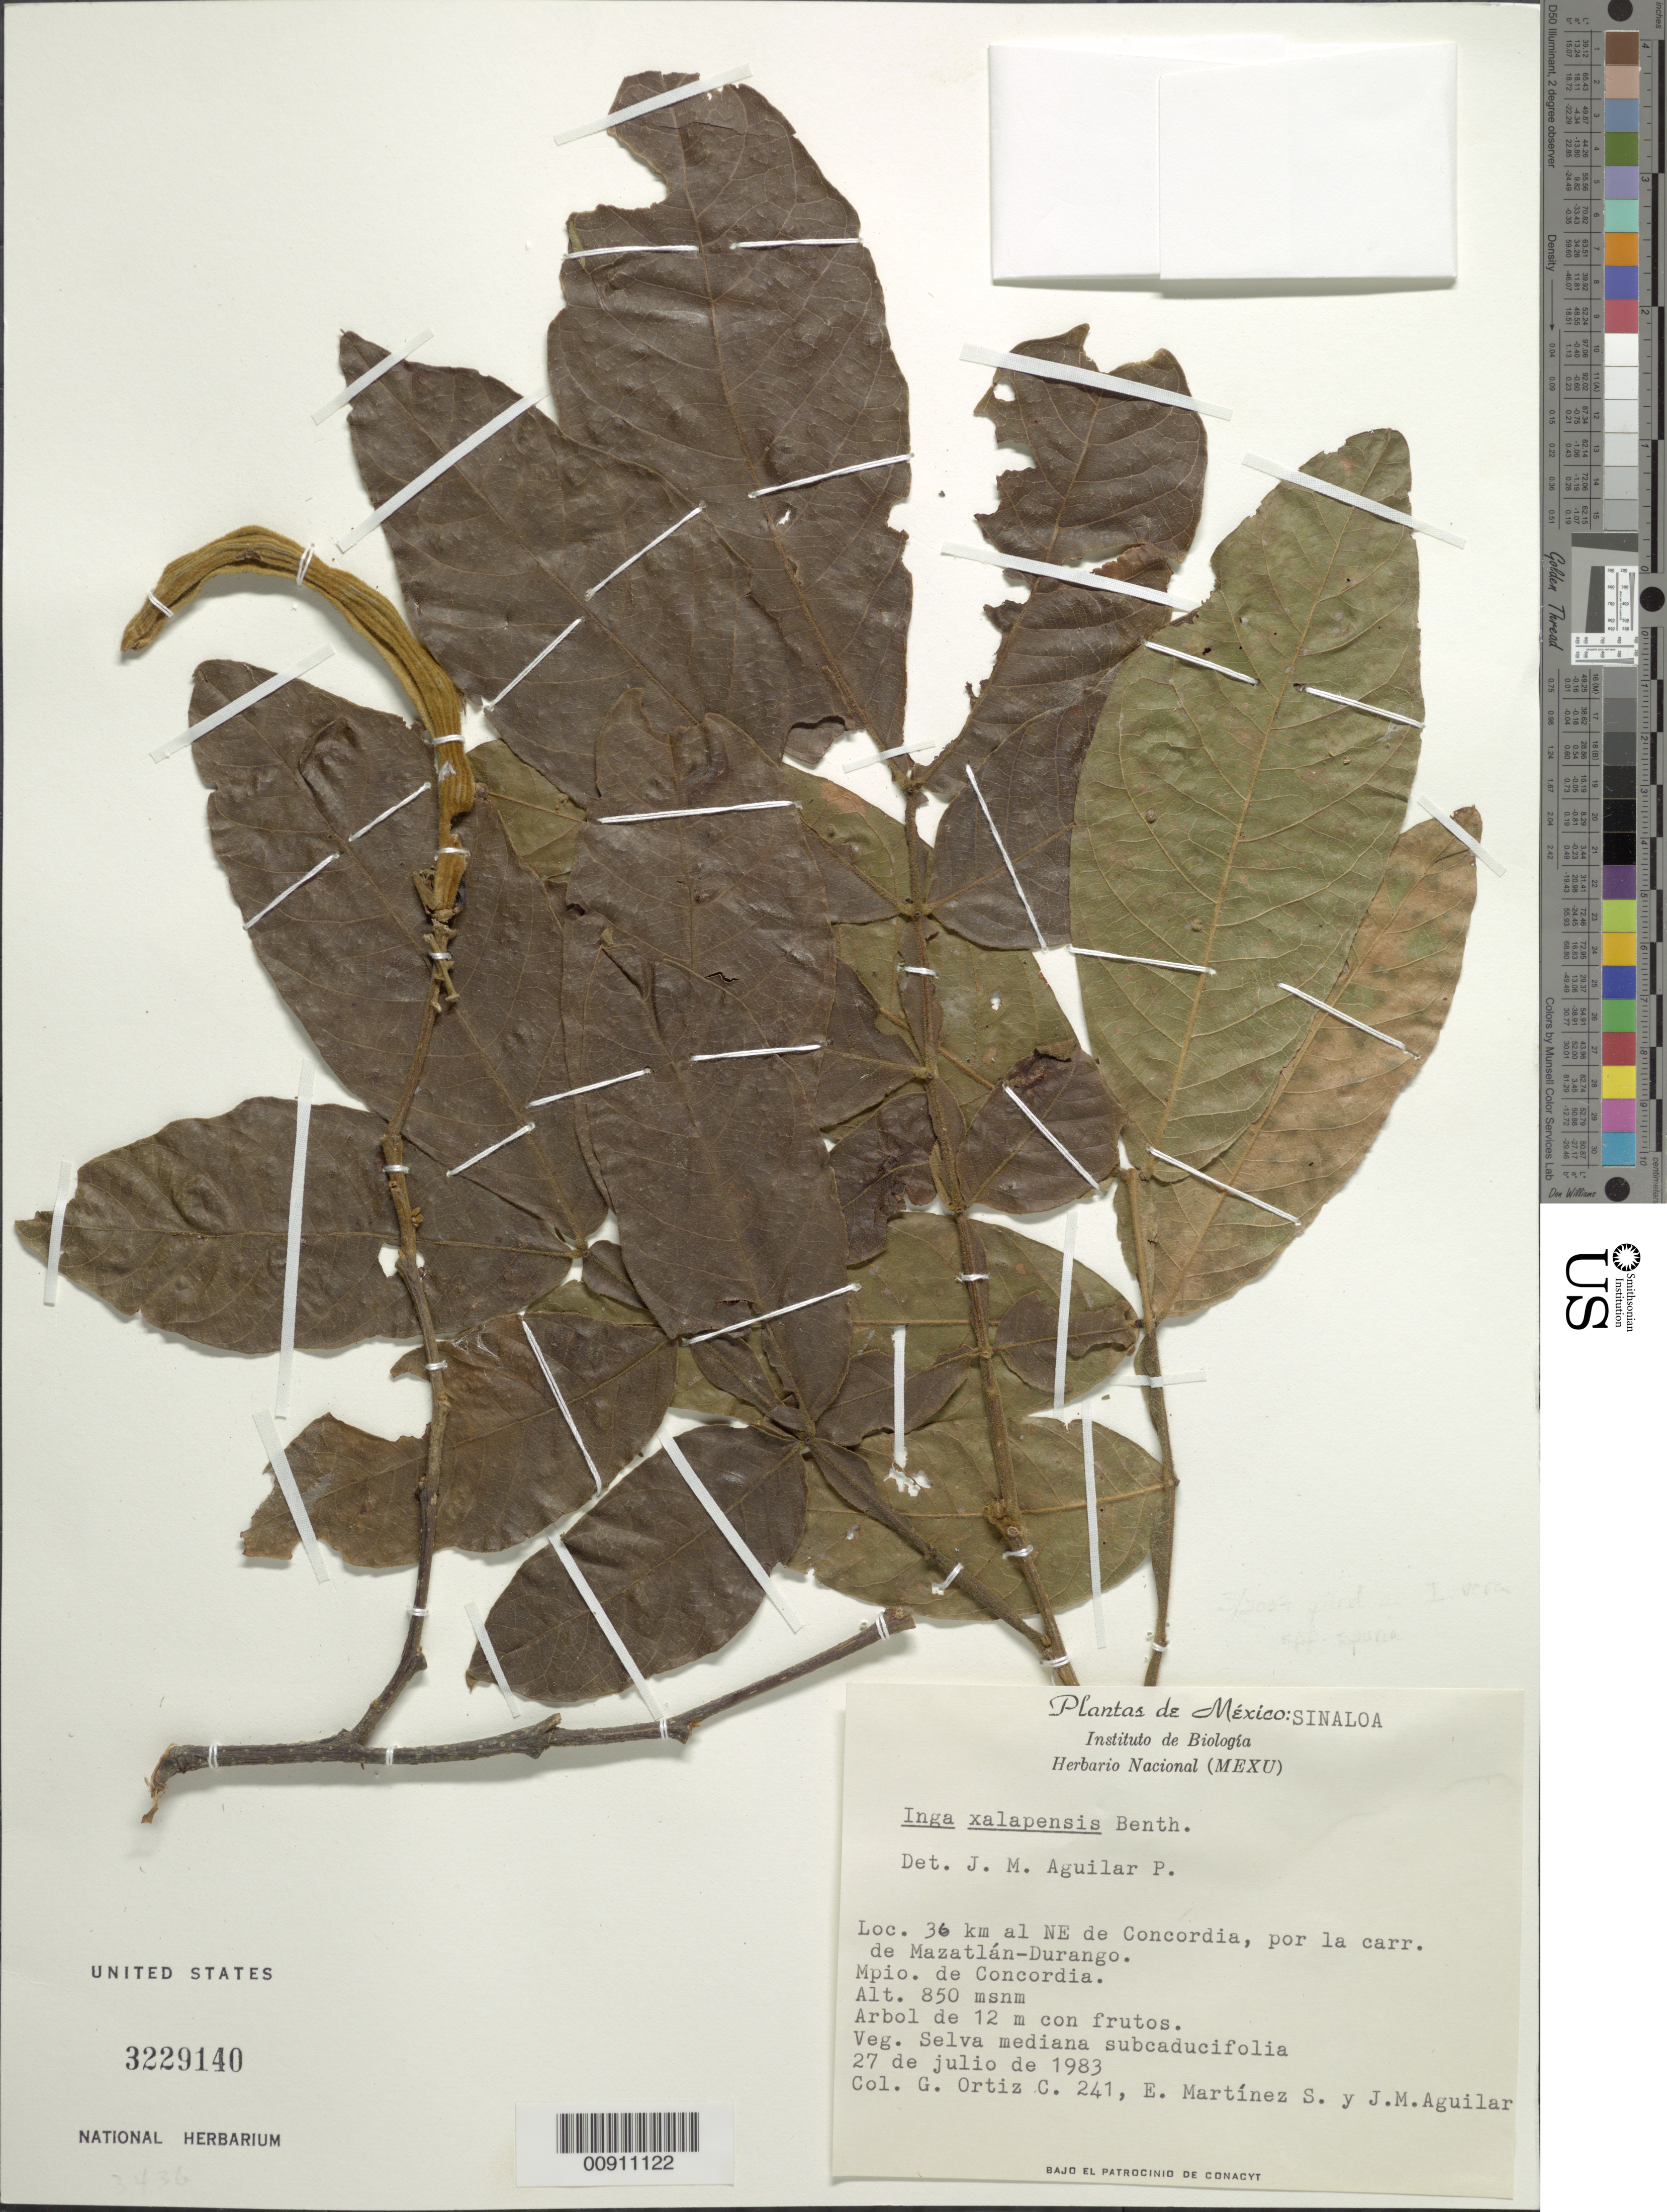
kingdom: Plantae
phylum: Tracheophyta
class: Magnoliopsida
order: Fabales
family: Fabaceae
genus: Inga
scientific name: Inga xalapensis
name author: Benth.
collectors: Ortíz C., G., E. M. Martínez S. & J. H. Allison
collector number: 241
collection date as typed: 27 Jul 1983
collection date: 1983-07-27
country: Mexico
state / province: Sinaloa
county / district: Concordia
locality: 36 km. al NE de Concordia, por la carretera de Mazatlán - Durango. Municipio Concordia, Sinaloa.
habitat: Selva mediana subcaducifolia.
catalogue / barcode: US 3229140